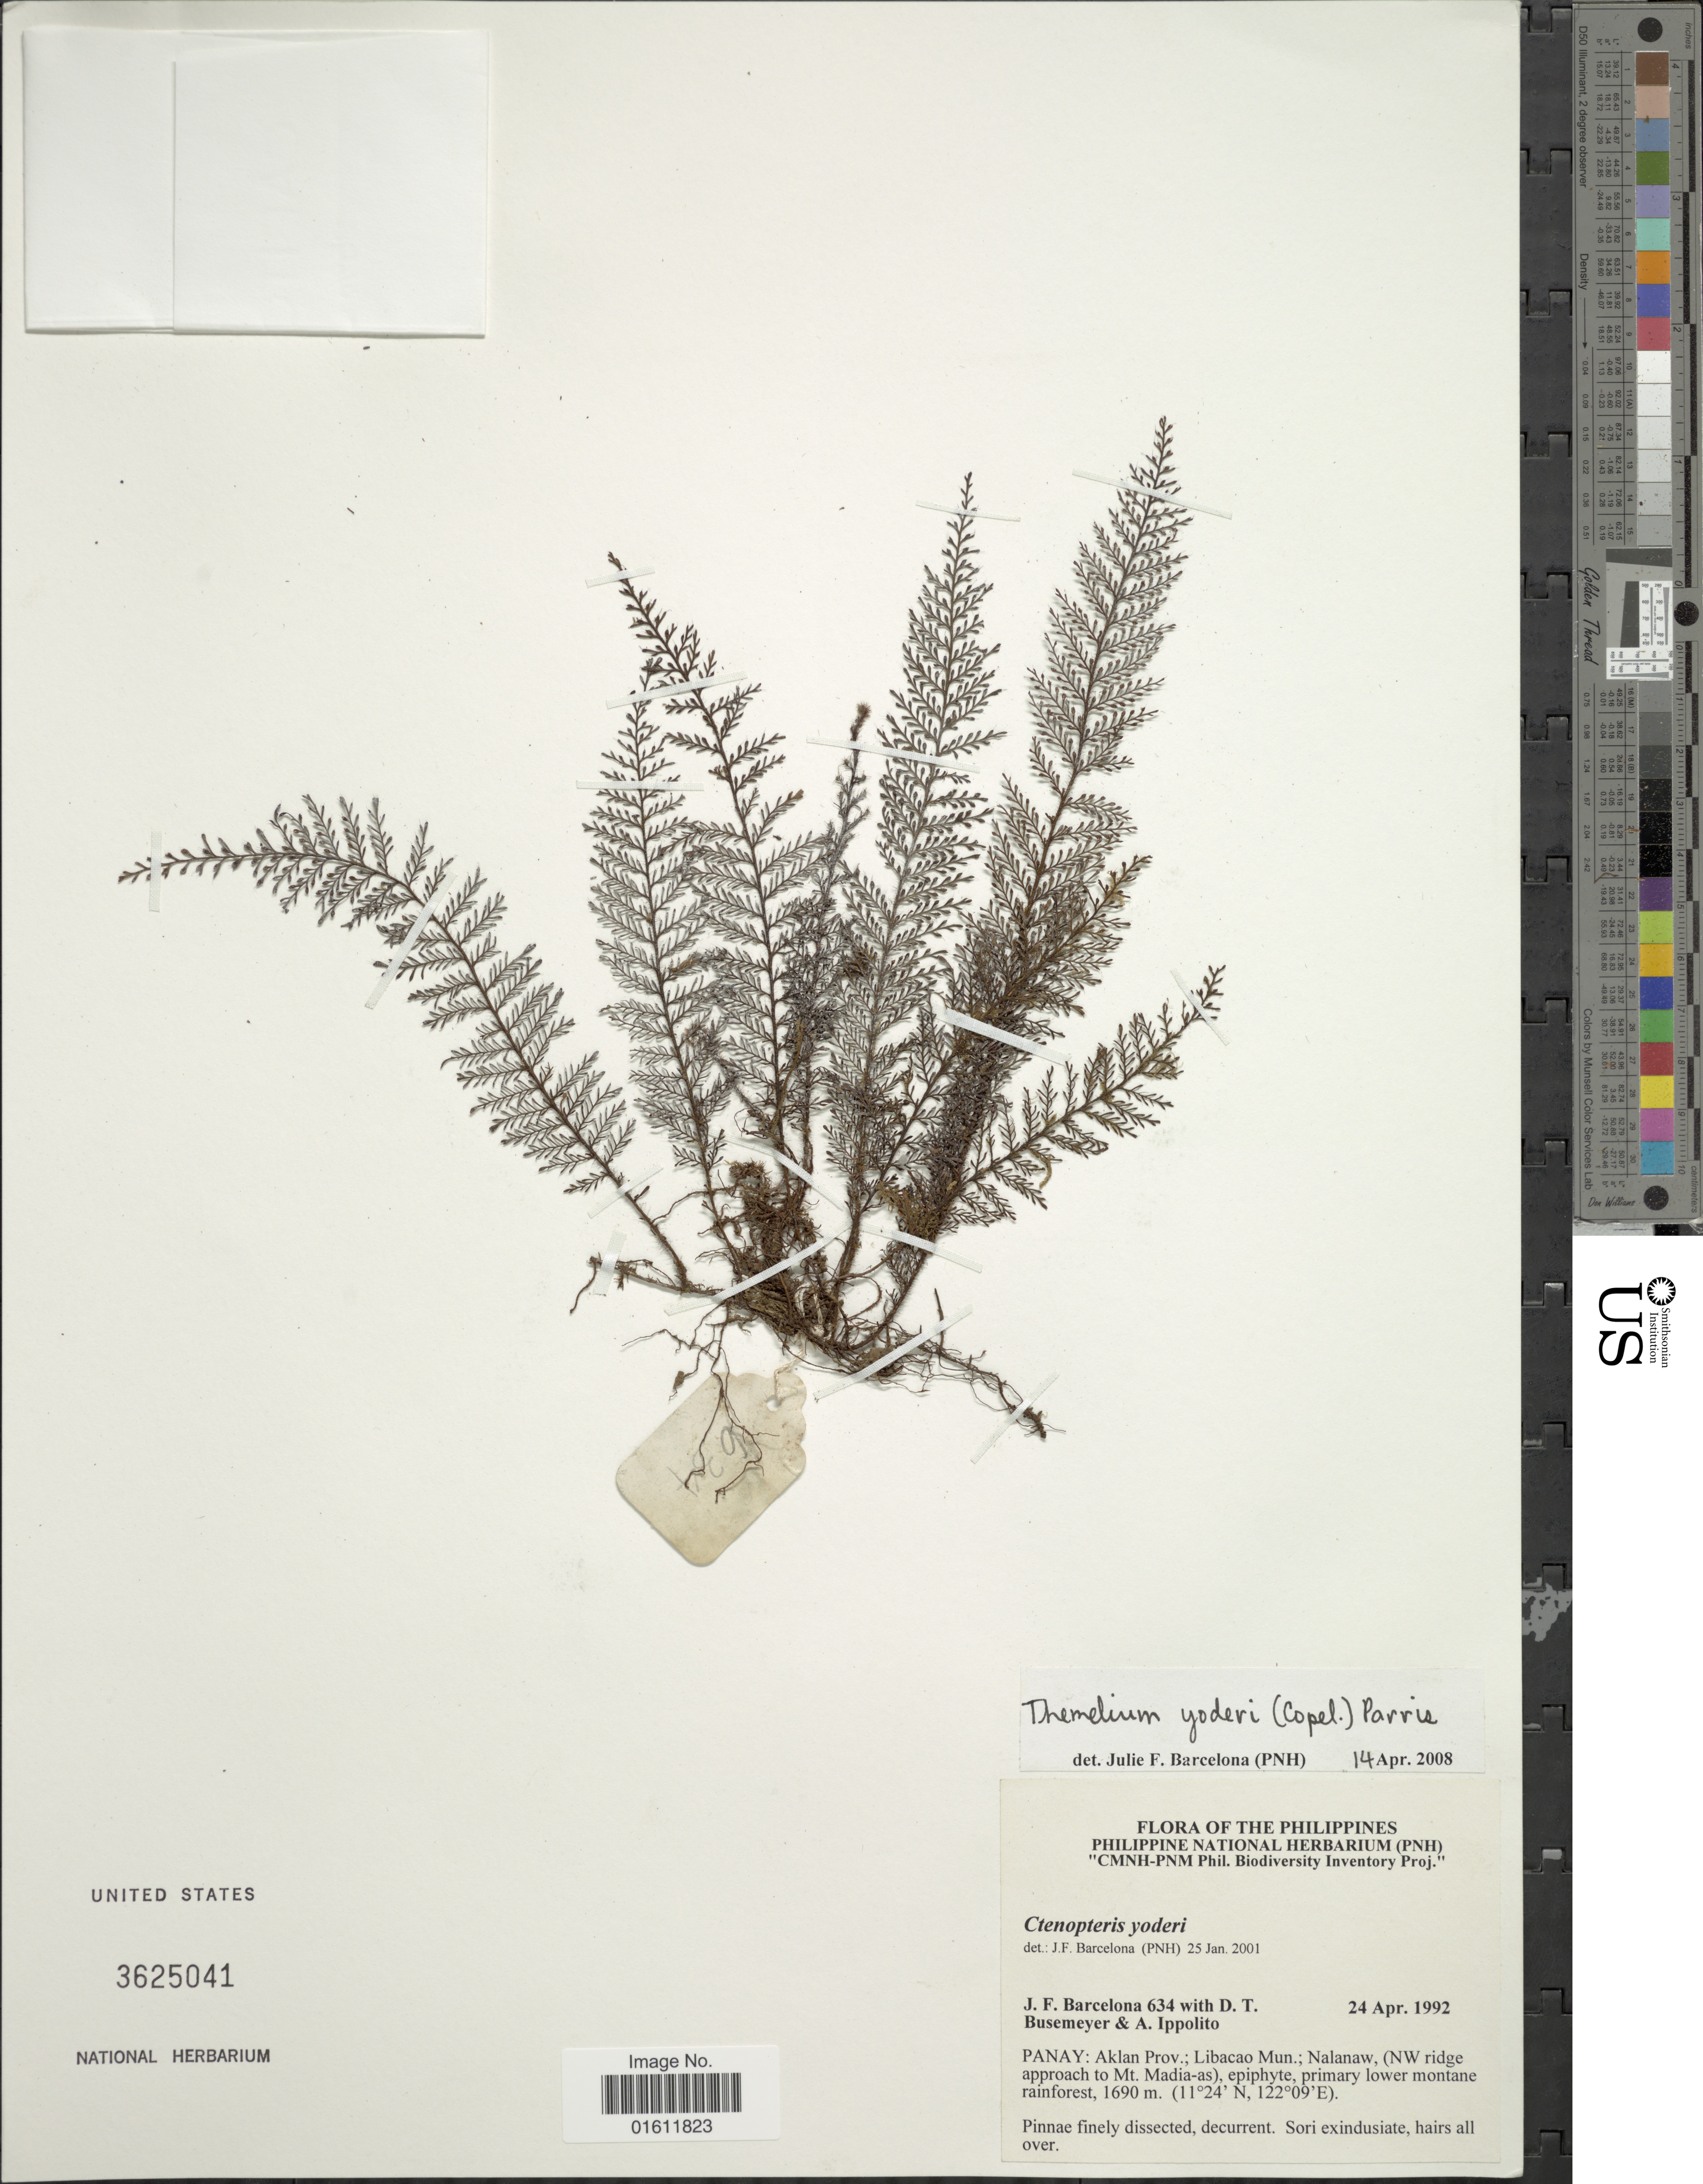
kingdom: Plantae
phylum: Tracheophyta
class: Polypodiopsida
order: Polypodiales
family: Polypodiaceae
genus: Themelium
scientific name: Themelium yoderi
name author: (Copel.) Parris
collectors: J. F. Barcelona, D. Busemeyer & A. Ippolito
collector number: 634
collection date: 1992-04-24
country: Philippines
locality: Panay: Aklan Prov.; Libacao Mun.; Nalanaw, (NW ridge approach to Mt. Madia-as).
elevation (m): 1690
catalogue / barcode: US 3625041